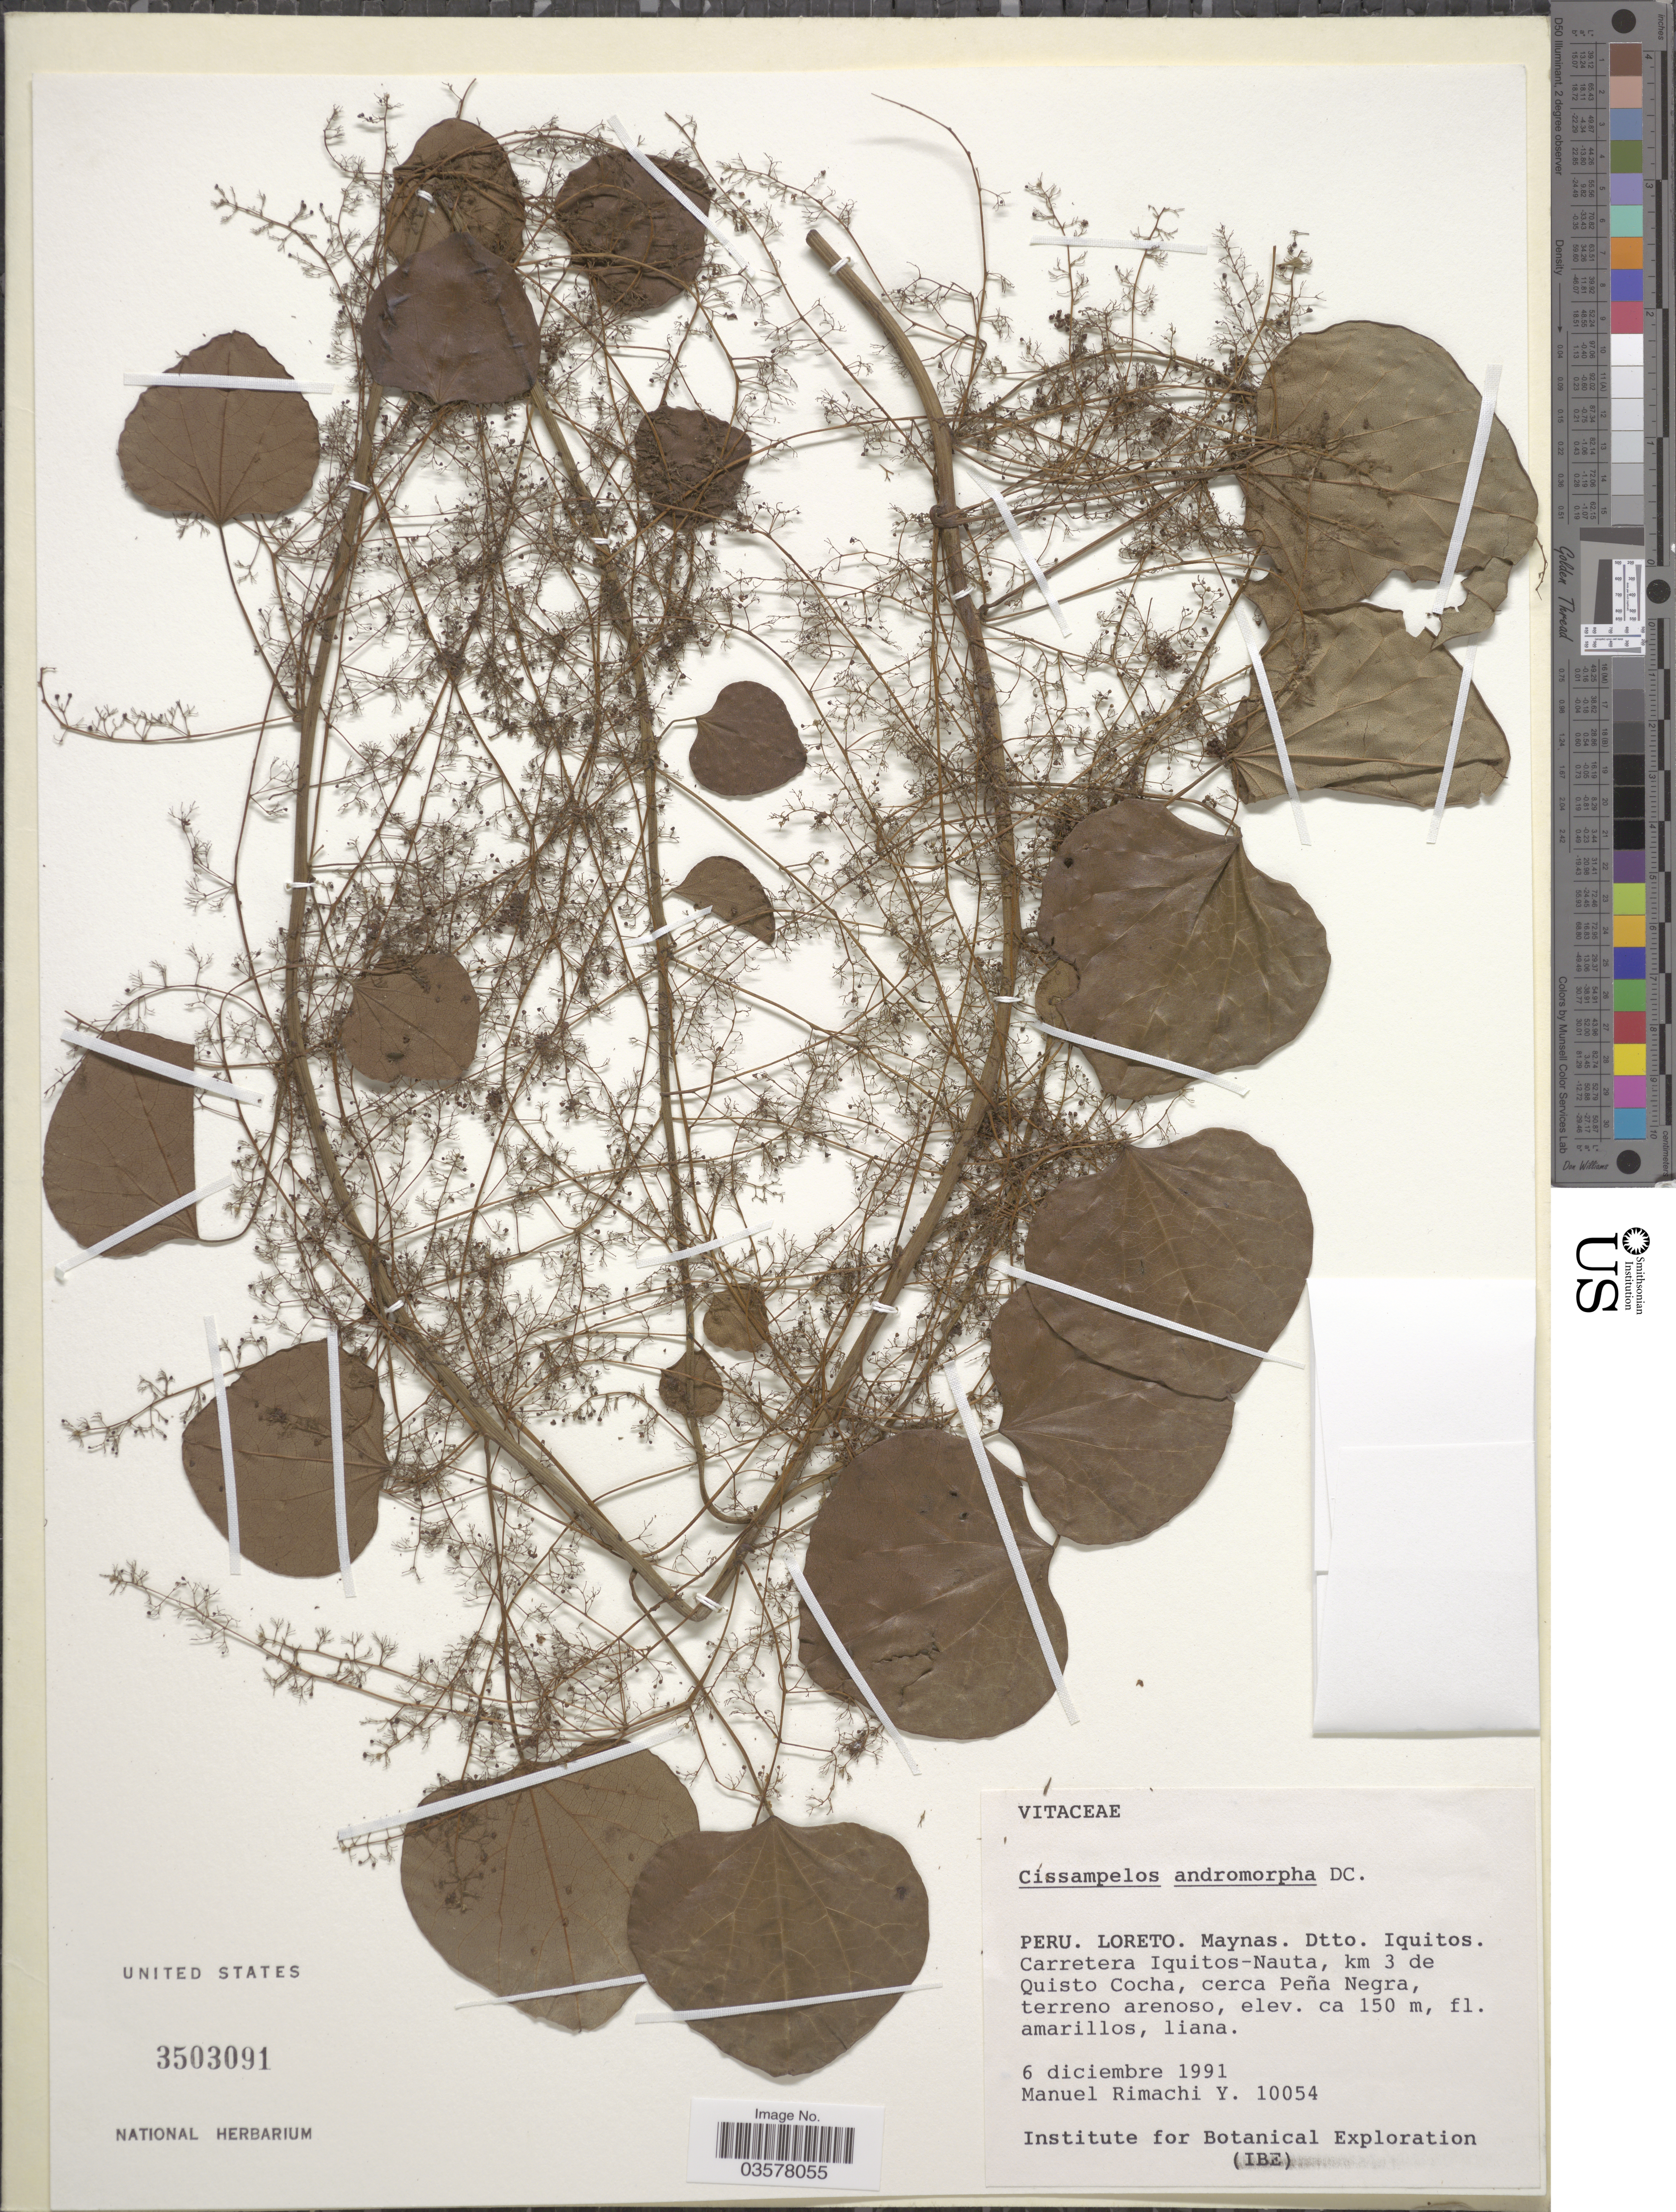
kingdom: Plantae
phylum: Tracheophyta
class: Magnoliopsida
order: Ranunculales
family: Menispermaceae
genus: Cissampelos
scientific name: Cissampelos andromorpha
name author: DC.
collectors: M. Rimachi Y.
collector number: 10054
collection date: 1991-12-06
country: Peru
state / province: Loreto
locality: Maynas. Dtto. Iquitos. Carretera Iquitos-Nauta, km 3 de Quisto Cocha, cerca Peña Negra.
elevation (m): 150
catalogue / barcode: US 3503091